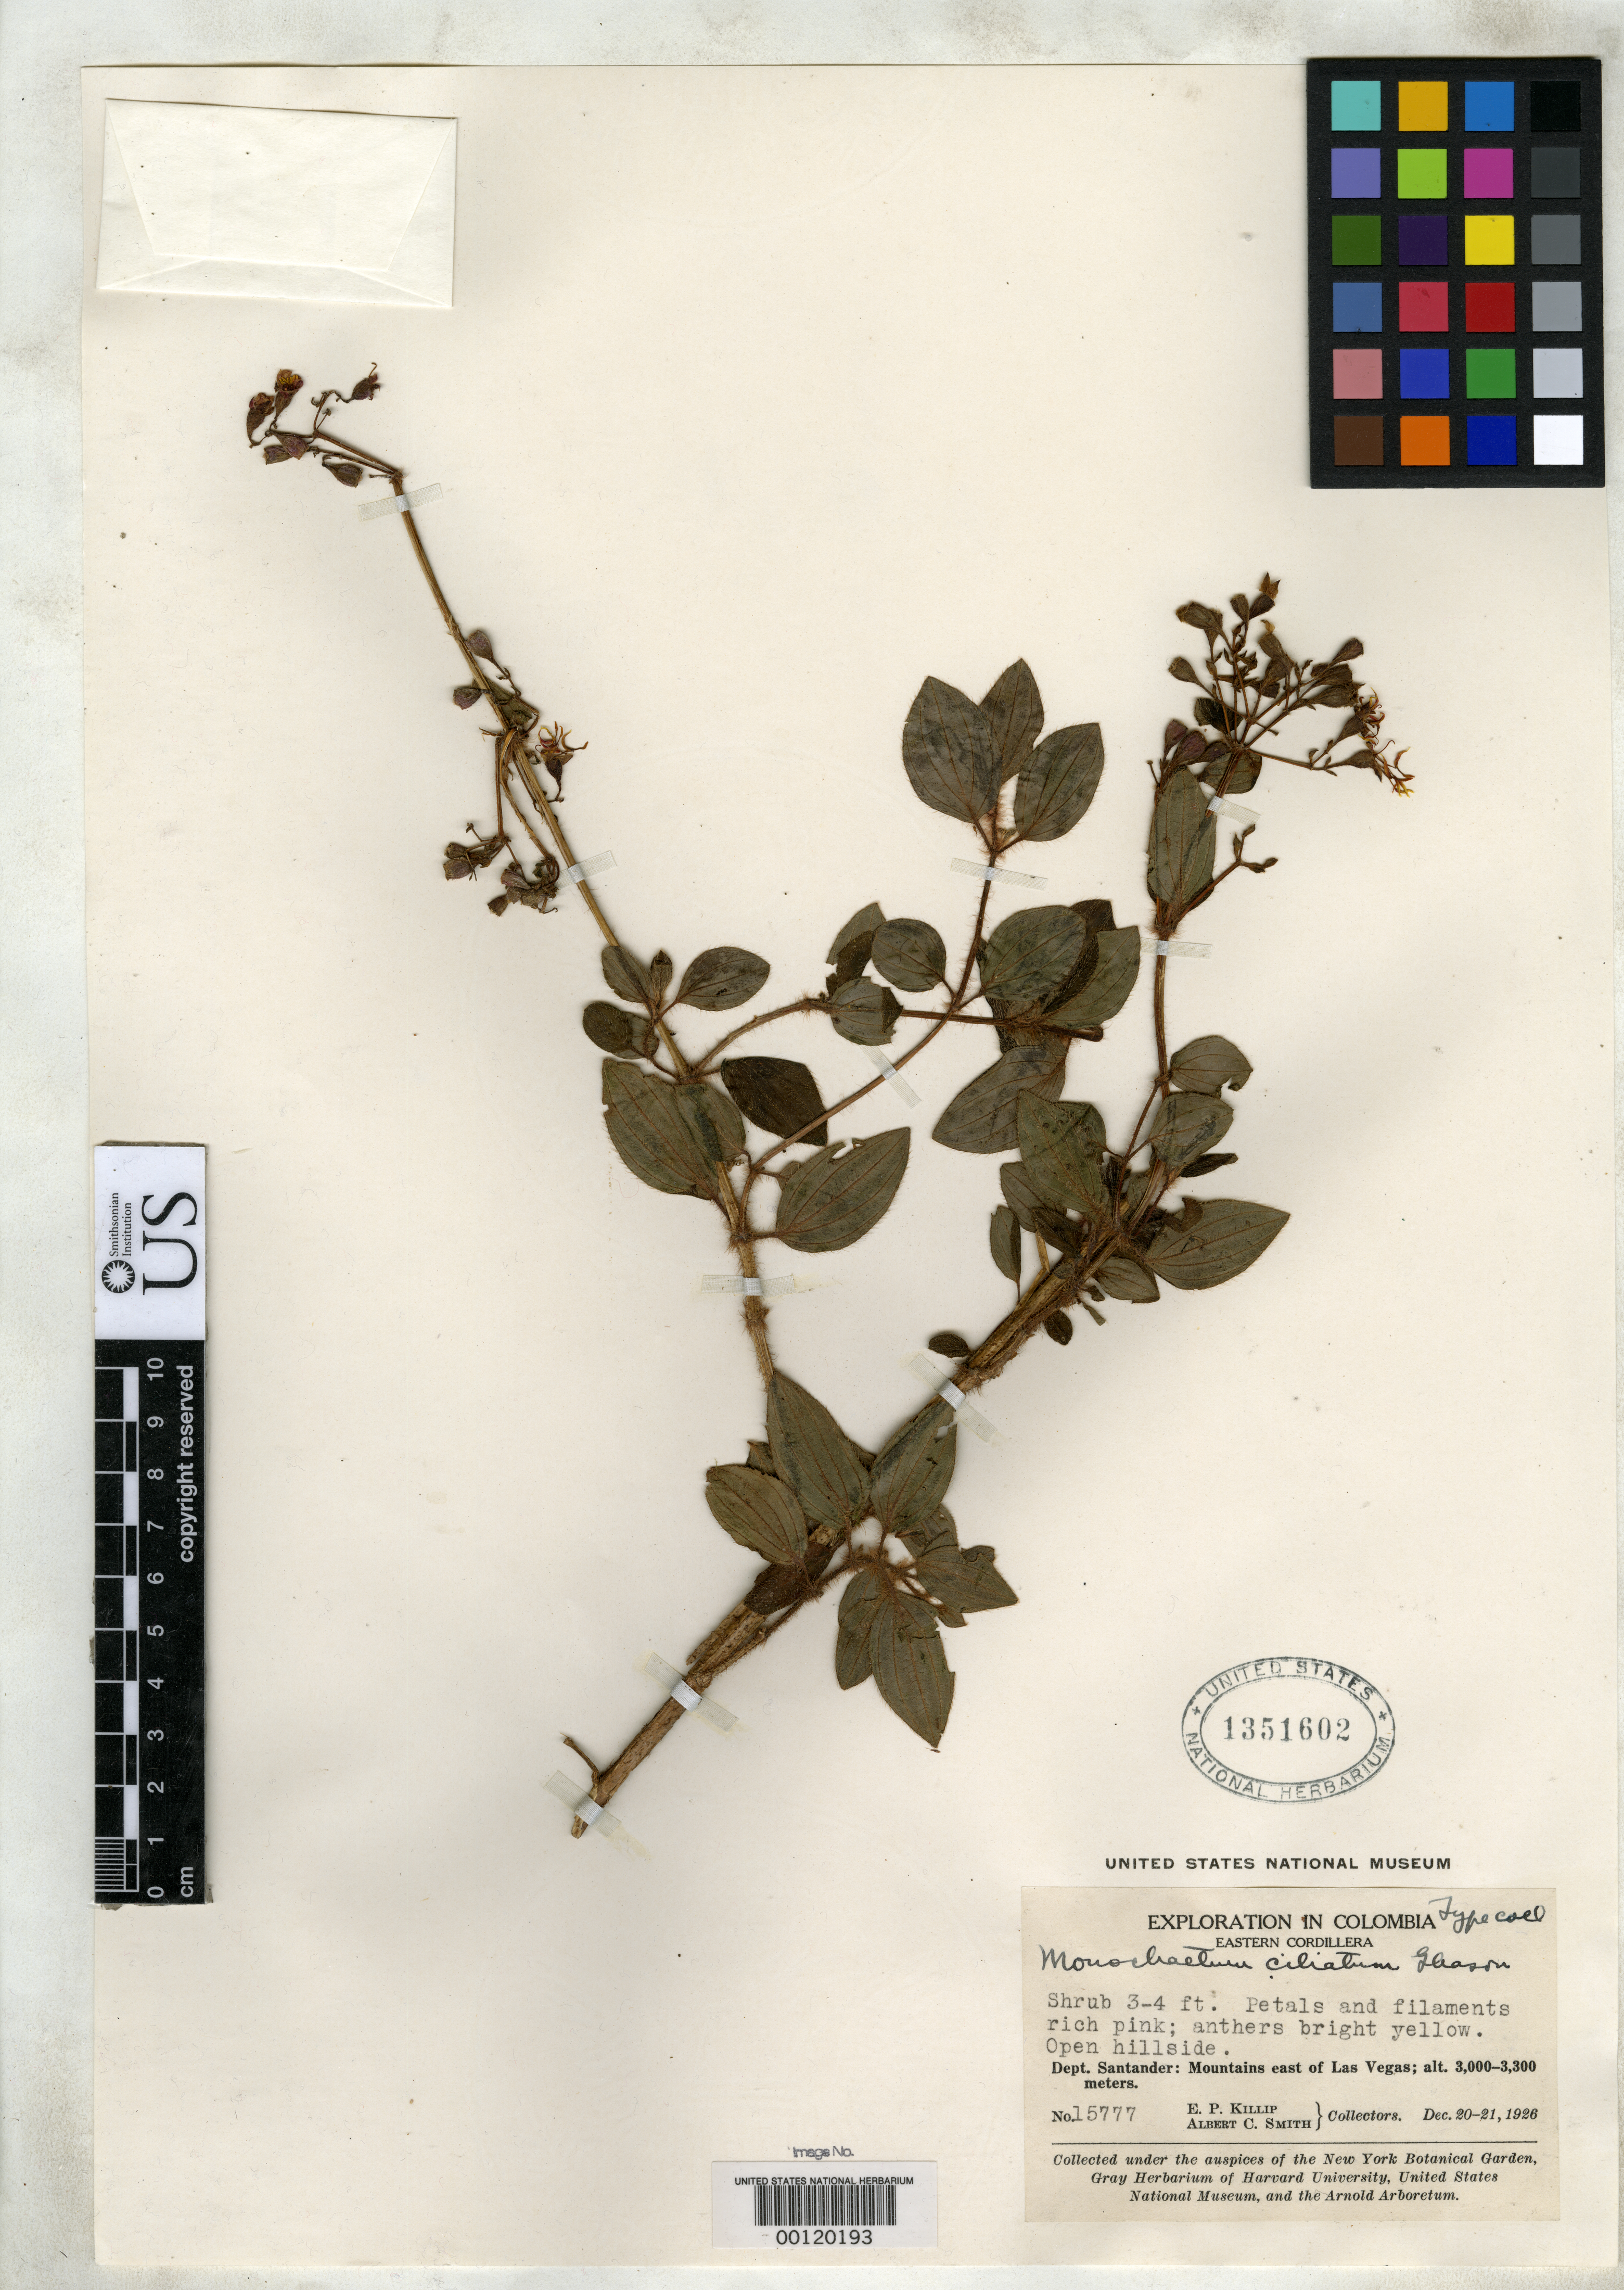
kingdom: Plantae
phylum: Tracheophyta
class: Magnoliopsida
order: Myrtales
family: Melastomataceae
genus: Monochaetum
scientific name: Monochaetum ciliatum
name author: Gleason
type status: Isotype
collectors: E. P. Killip & A. C. Smith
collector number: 15777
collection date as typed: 20 Dec 1926 to 21 Dec 1926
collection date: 1926-12-20/1926-12-21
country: Colombia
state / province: Santander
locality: E of Las Vegas.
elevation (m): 3000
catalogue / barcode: US 1351602